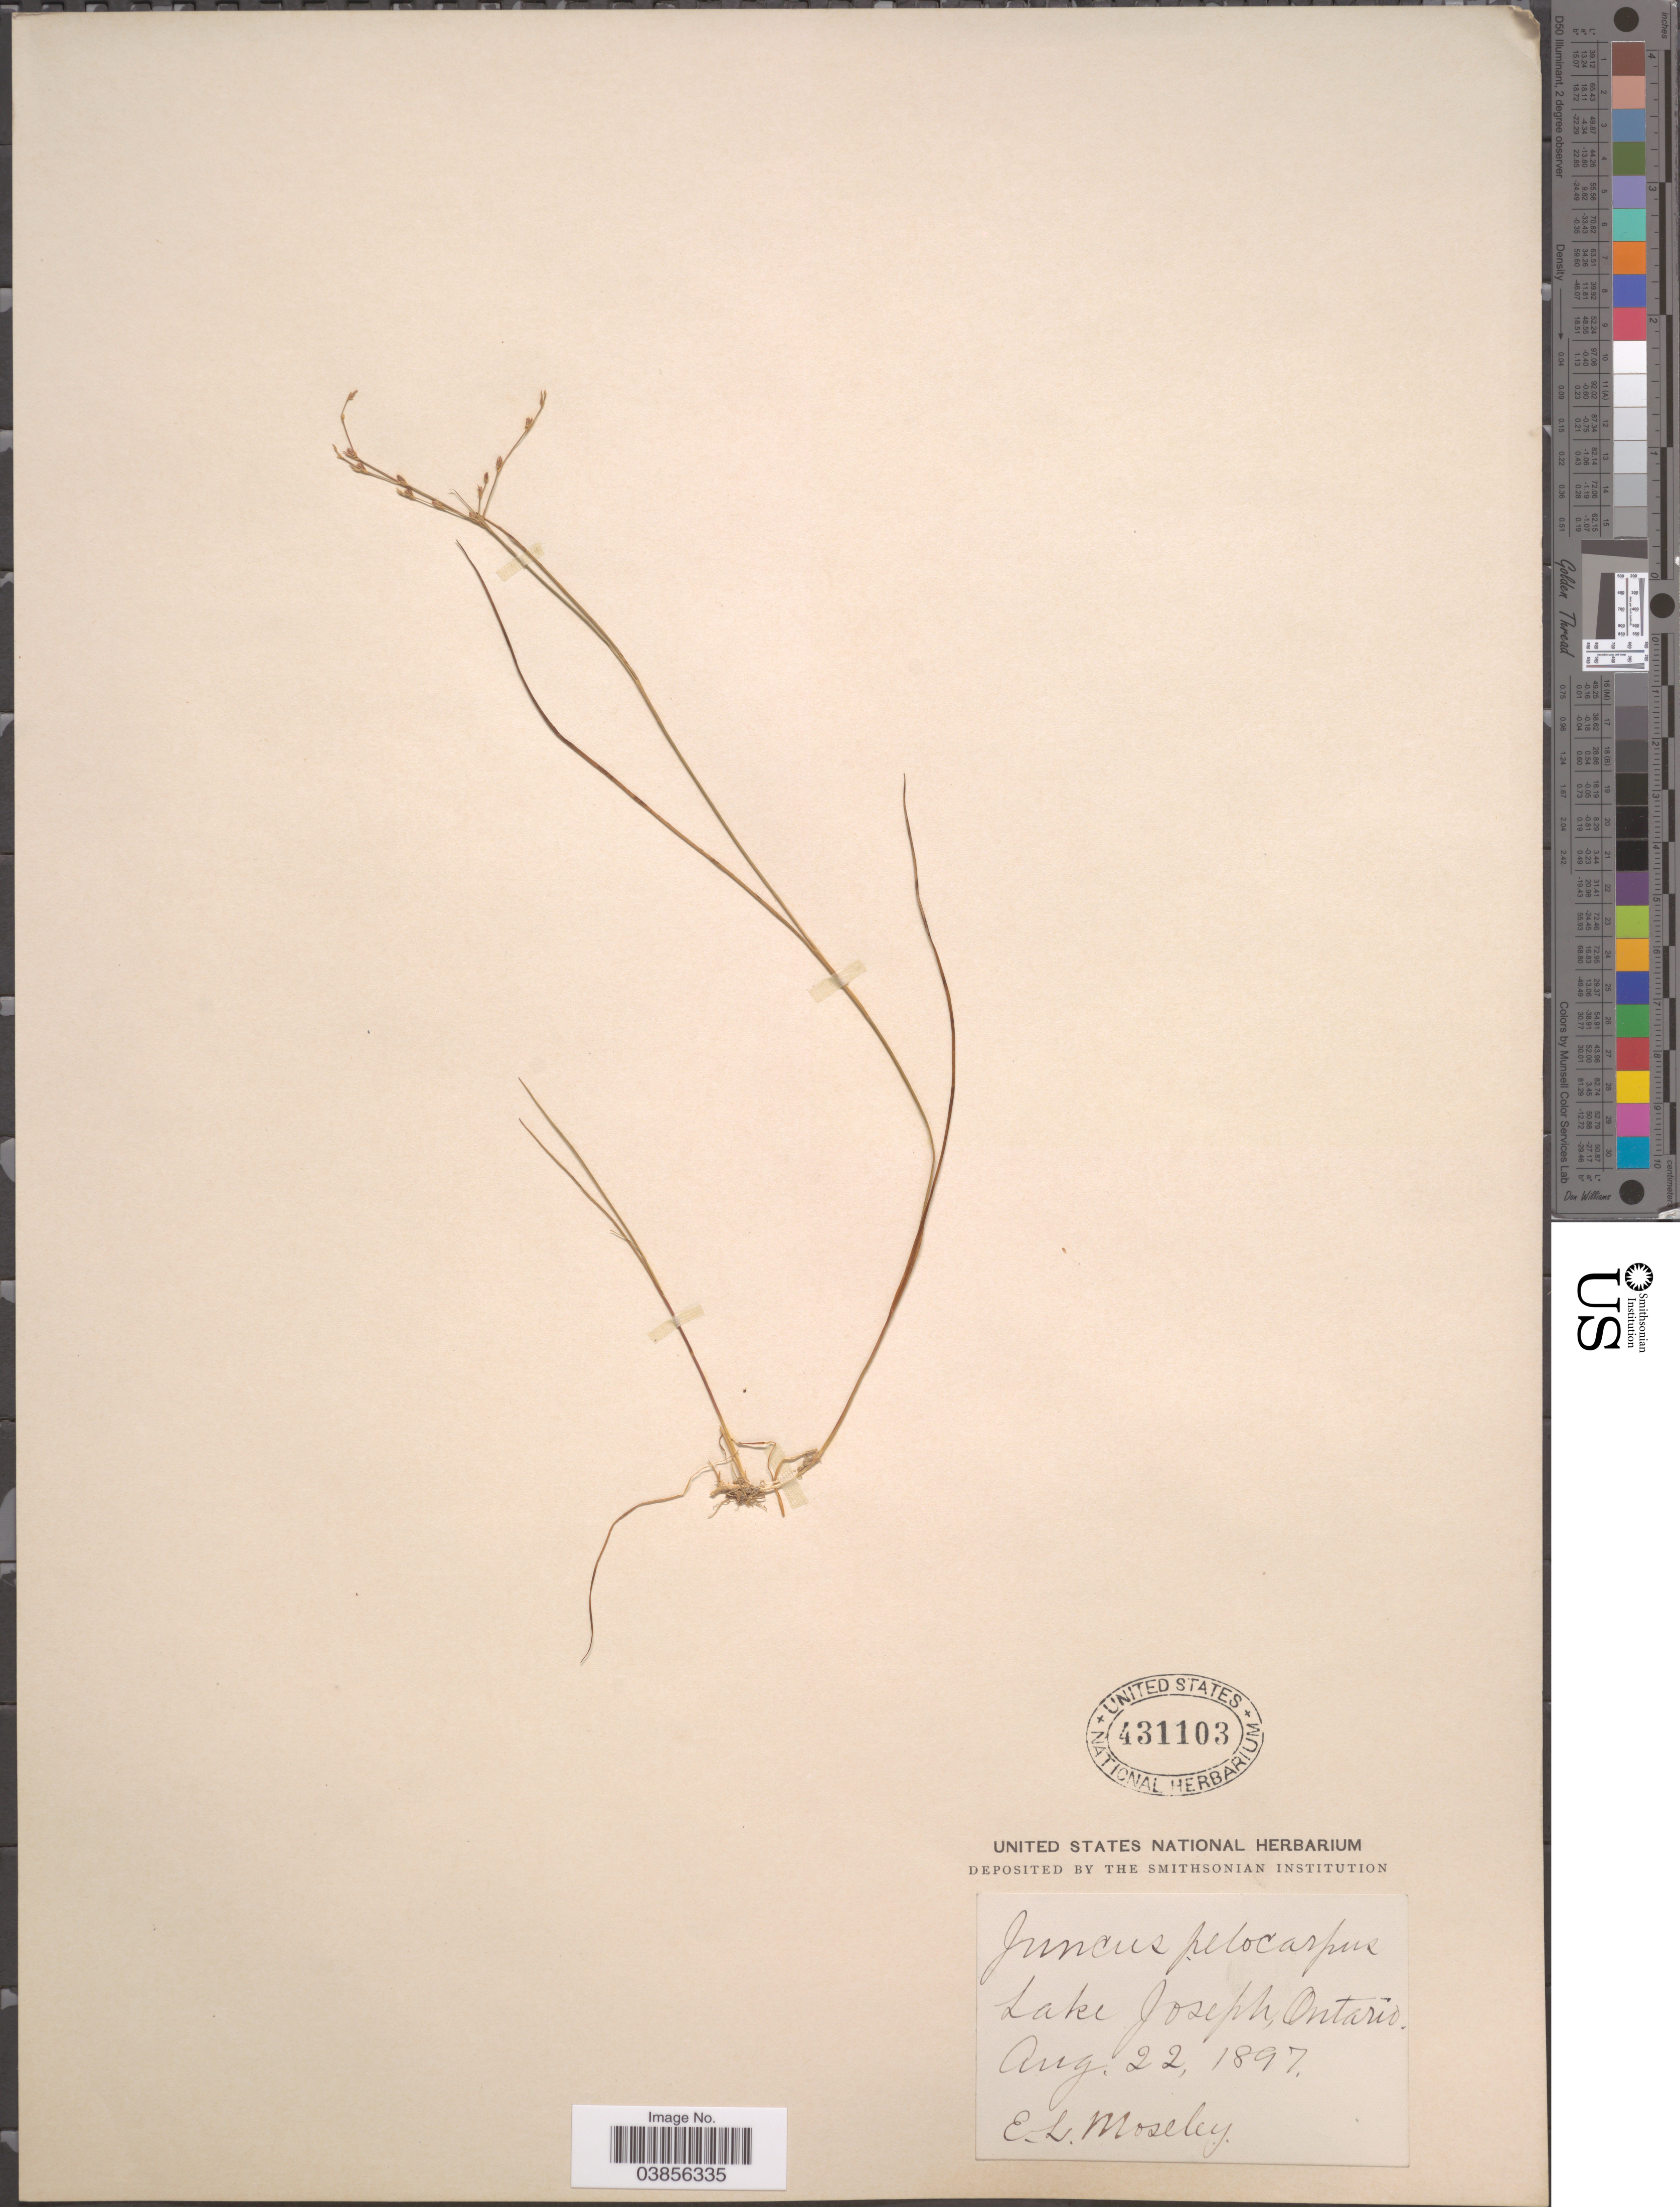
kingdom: Plantae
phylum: Tracheophyta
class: Liliopsida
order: Poales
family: Juncaceae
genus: Juncus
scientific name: Juncus pelocarpus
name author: E. Mey.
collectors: E. Moseley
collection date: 1897-08-22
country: Canada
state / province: Ontario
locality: Lake Joseph.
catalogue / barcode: US 431103